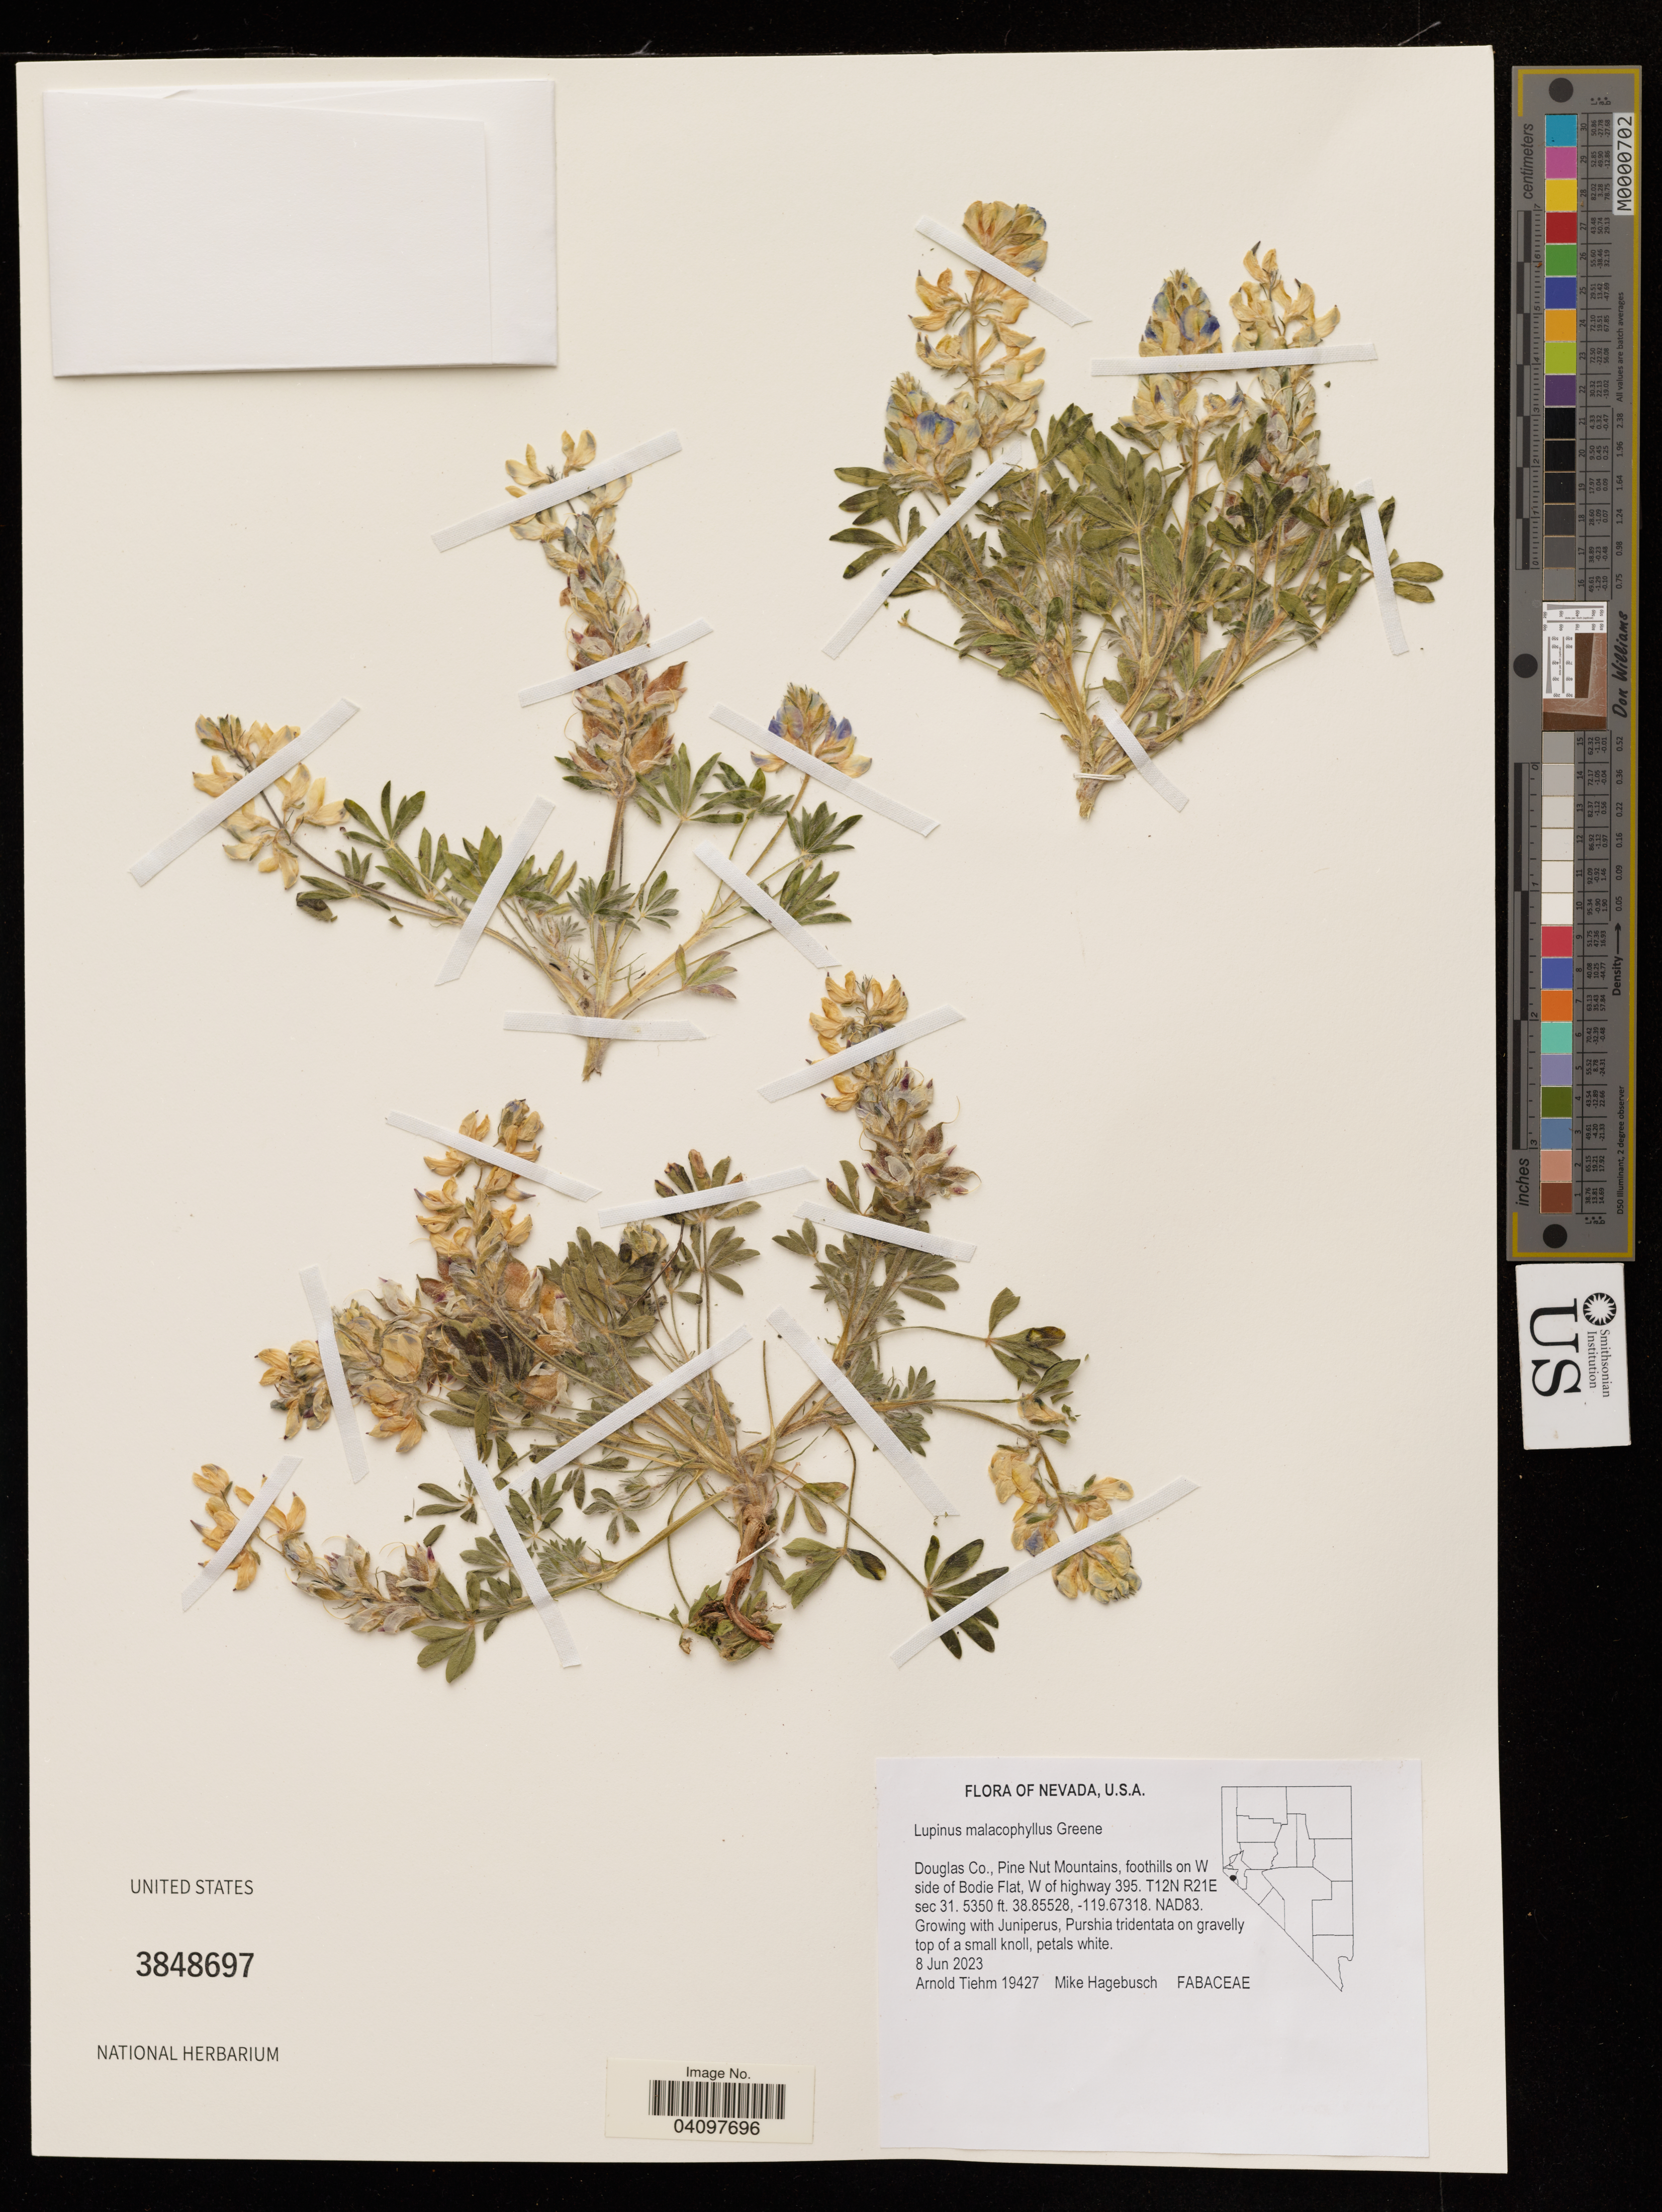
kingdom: Plantae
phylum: Tracheophyta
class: Magnoliopsida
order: Fabales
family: Fabaceae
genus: Lupinus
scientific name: Lupinus malacophyllus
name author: Greene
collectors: J. Nachlinger & M. Hagebusch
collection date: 2023-06-08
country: United States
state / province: Nevada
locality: Douglas Co., Pine Nut Mountains, foothills on W side of Bodie Flat, W of highway 395. T12N R21E sec 31. NAD83.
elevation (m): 1631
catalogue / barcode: US 3848697